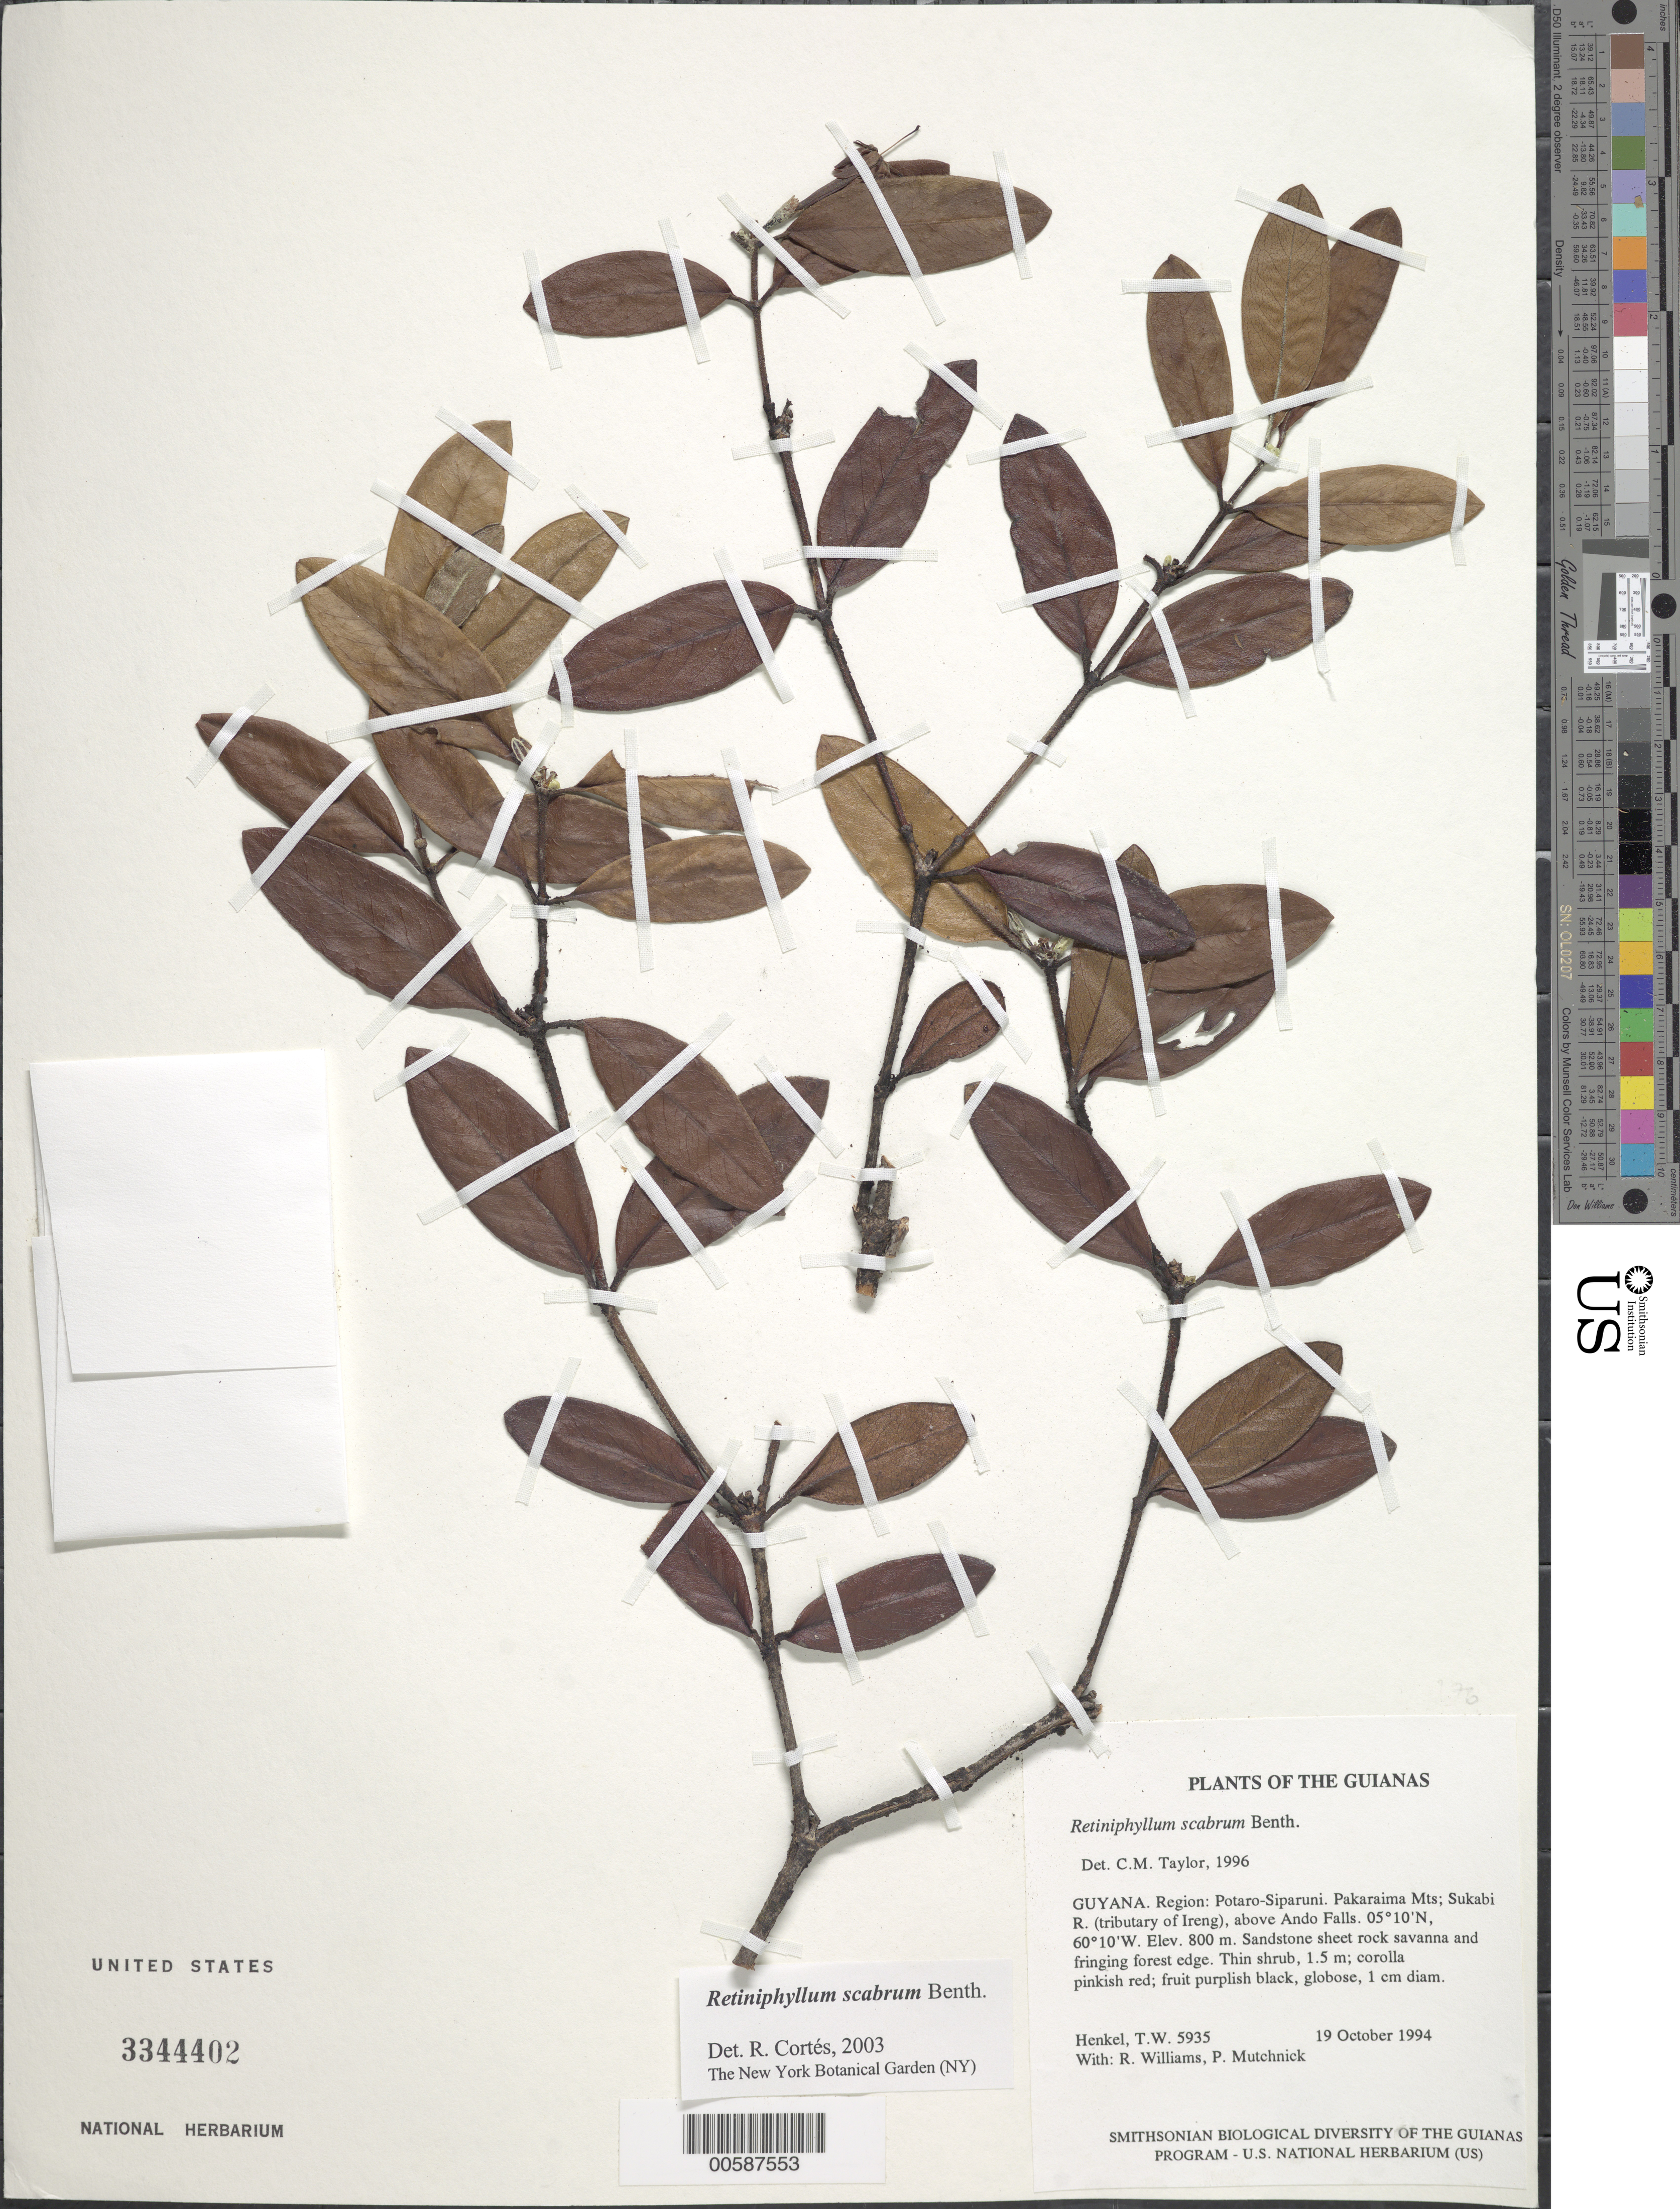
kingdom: Plantae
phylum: Tracheophyta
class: Magnoliopsida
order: Gentianales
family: Rubiaceae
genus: Retiniphyllum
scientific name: Retiniphyllum scabrum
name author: Benth.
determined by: Taylor, Charlotte M.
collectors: T. Henkel, R. Williams & P. Mutchnick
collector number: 5935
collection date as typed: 19 October 1994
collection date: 1994-10-19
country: Guyana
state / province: Potaro-Siparuni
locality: Pakaraima Mts; Sukabi R. (tributary of Ireng), above Ando Falls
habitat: Sandstone sheet rock savanna and fringing forest edge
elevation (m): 800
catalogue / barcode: US 3344402